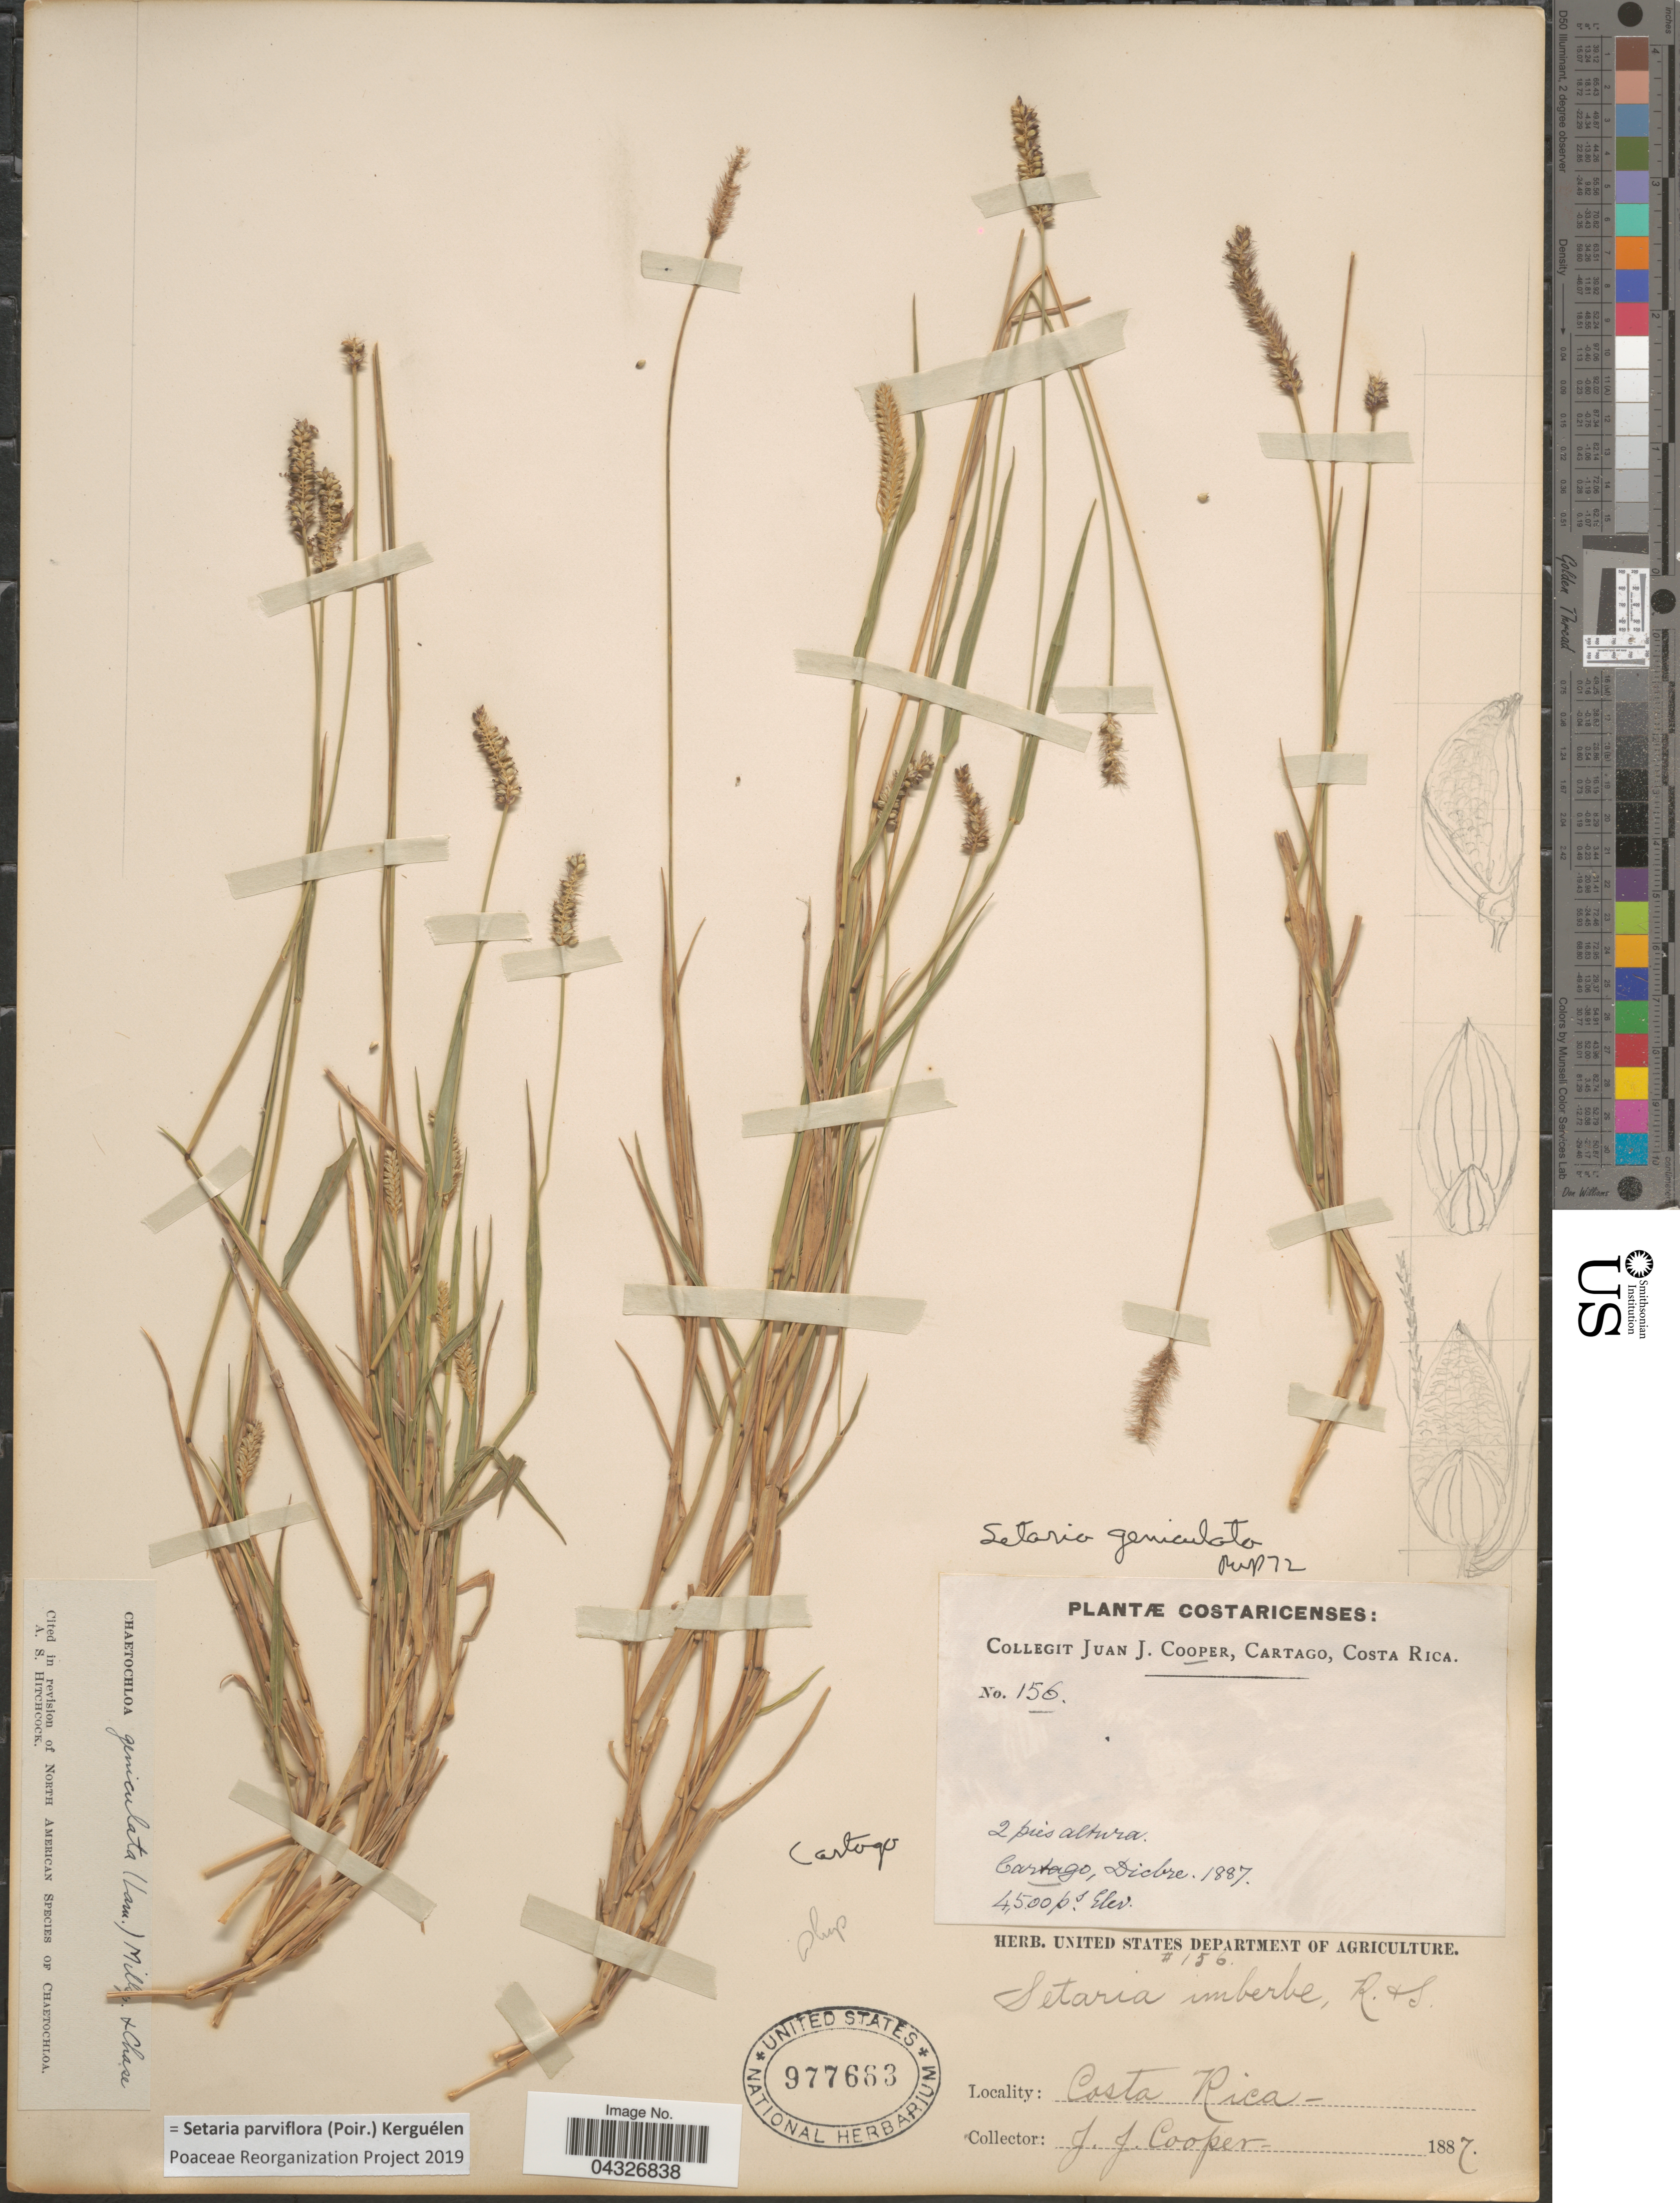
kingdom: Plantae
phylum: Tracheophyta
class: Liliopsida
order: Poales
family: Poaceae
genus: Setaria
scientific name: Setaria parviflora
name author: (Poir.) Kerguélen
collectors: J. J. Cooper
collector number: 156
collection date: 1887-12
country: Costa Rica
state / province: Cartago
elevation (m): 1372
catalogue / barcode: US 977663